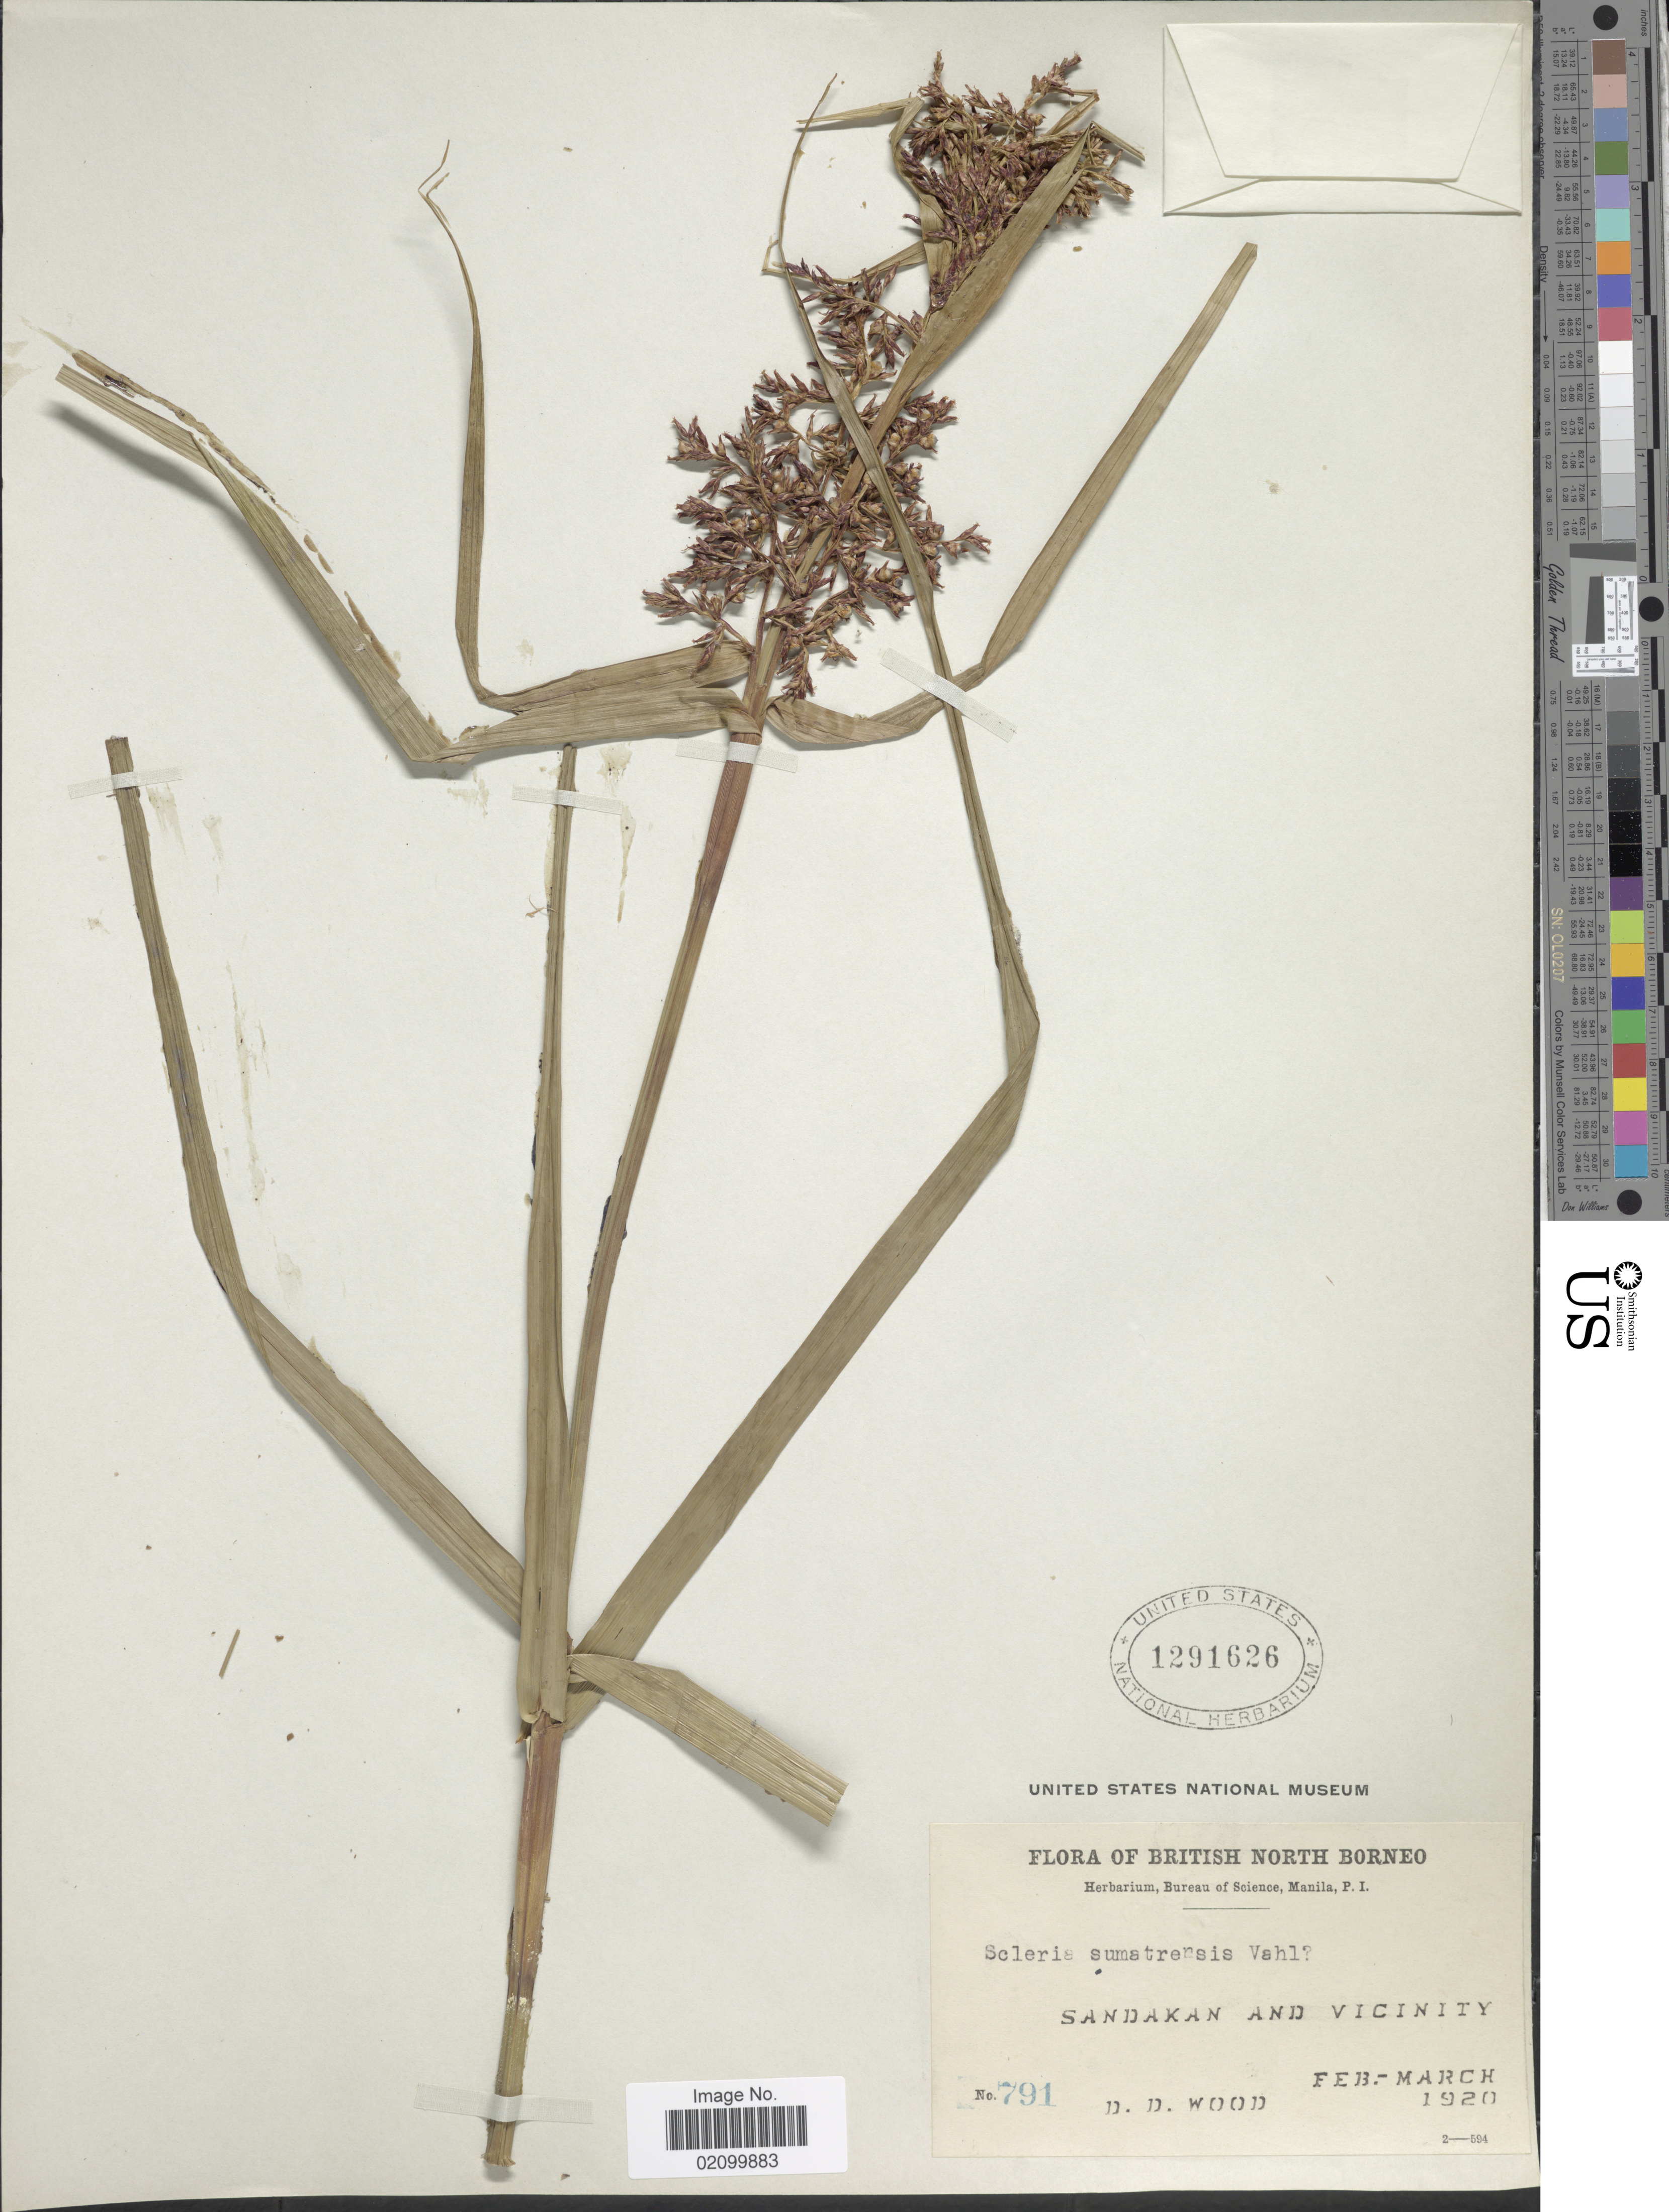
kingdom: Plantae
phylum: Tracheophyta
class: Liliopsida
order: Poales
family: Cyperaceae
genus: Scleria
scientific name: Scleria sumatrensis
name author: Retz.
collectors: D. Wood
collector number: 791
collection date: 1920-02/1920-03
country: Malaysia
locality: British North Borneo. Sandakan and vicinity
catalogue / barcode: US 1291626